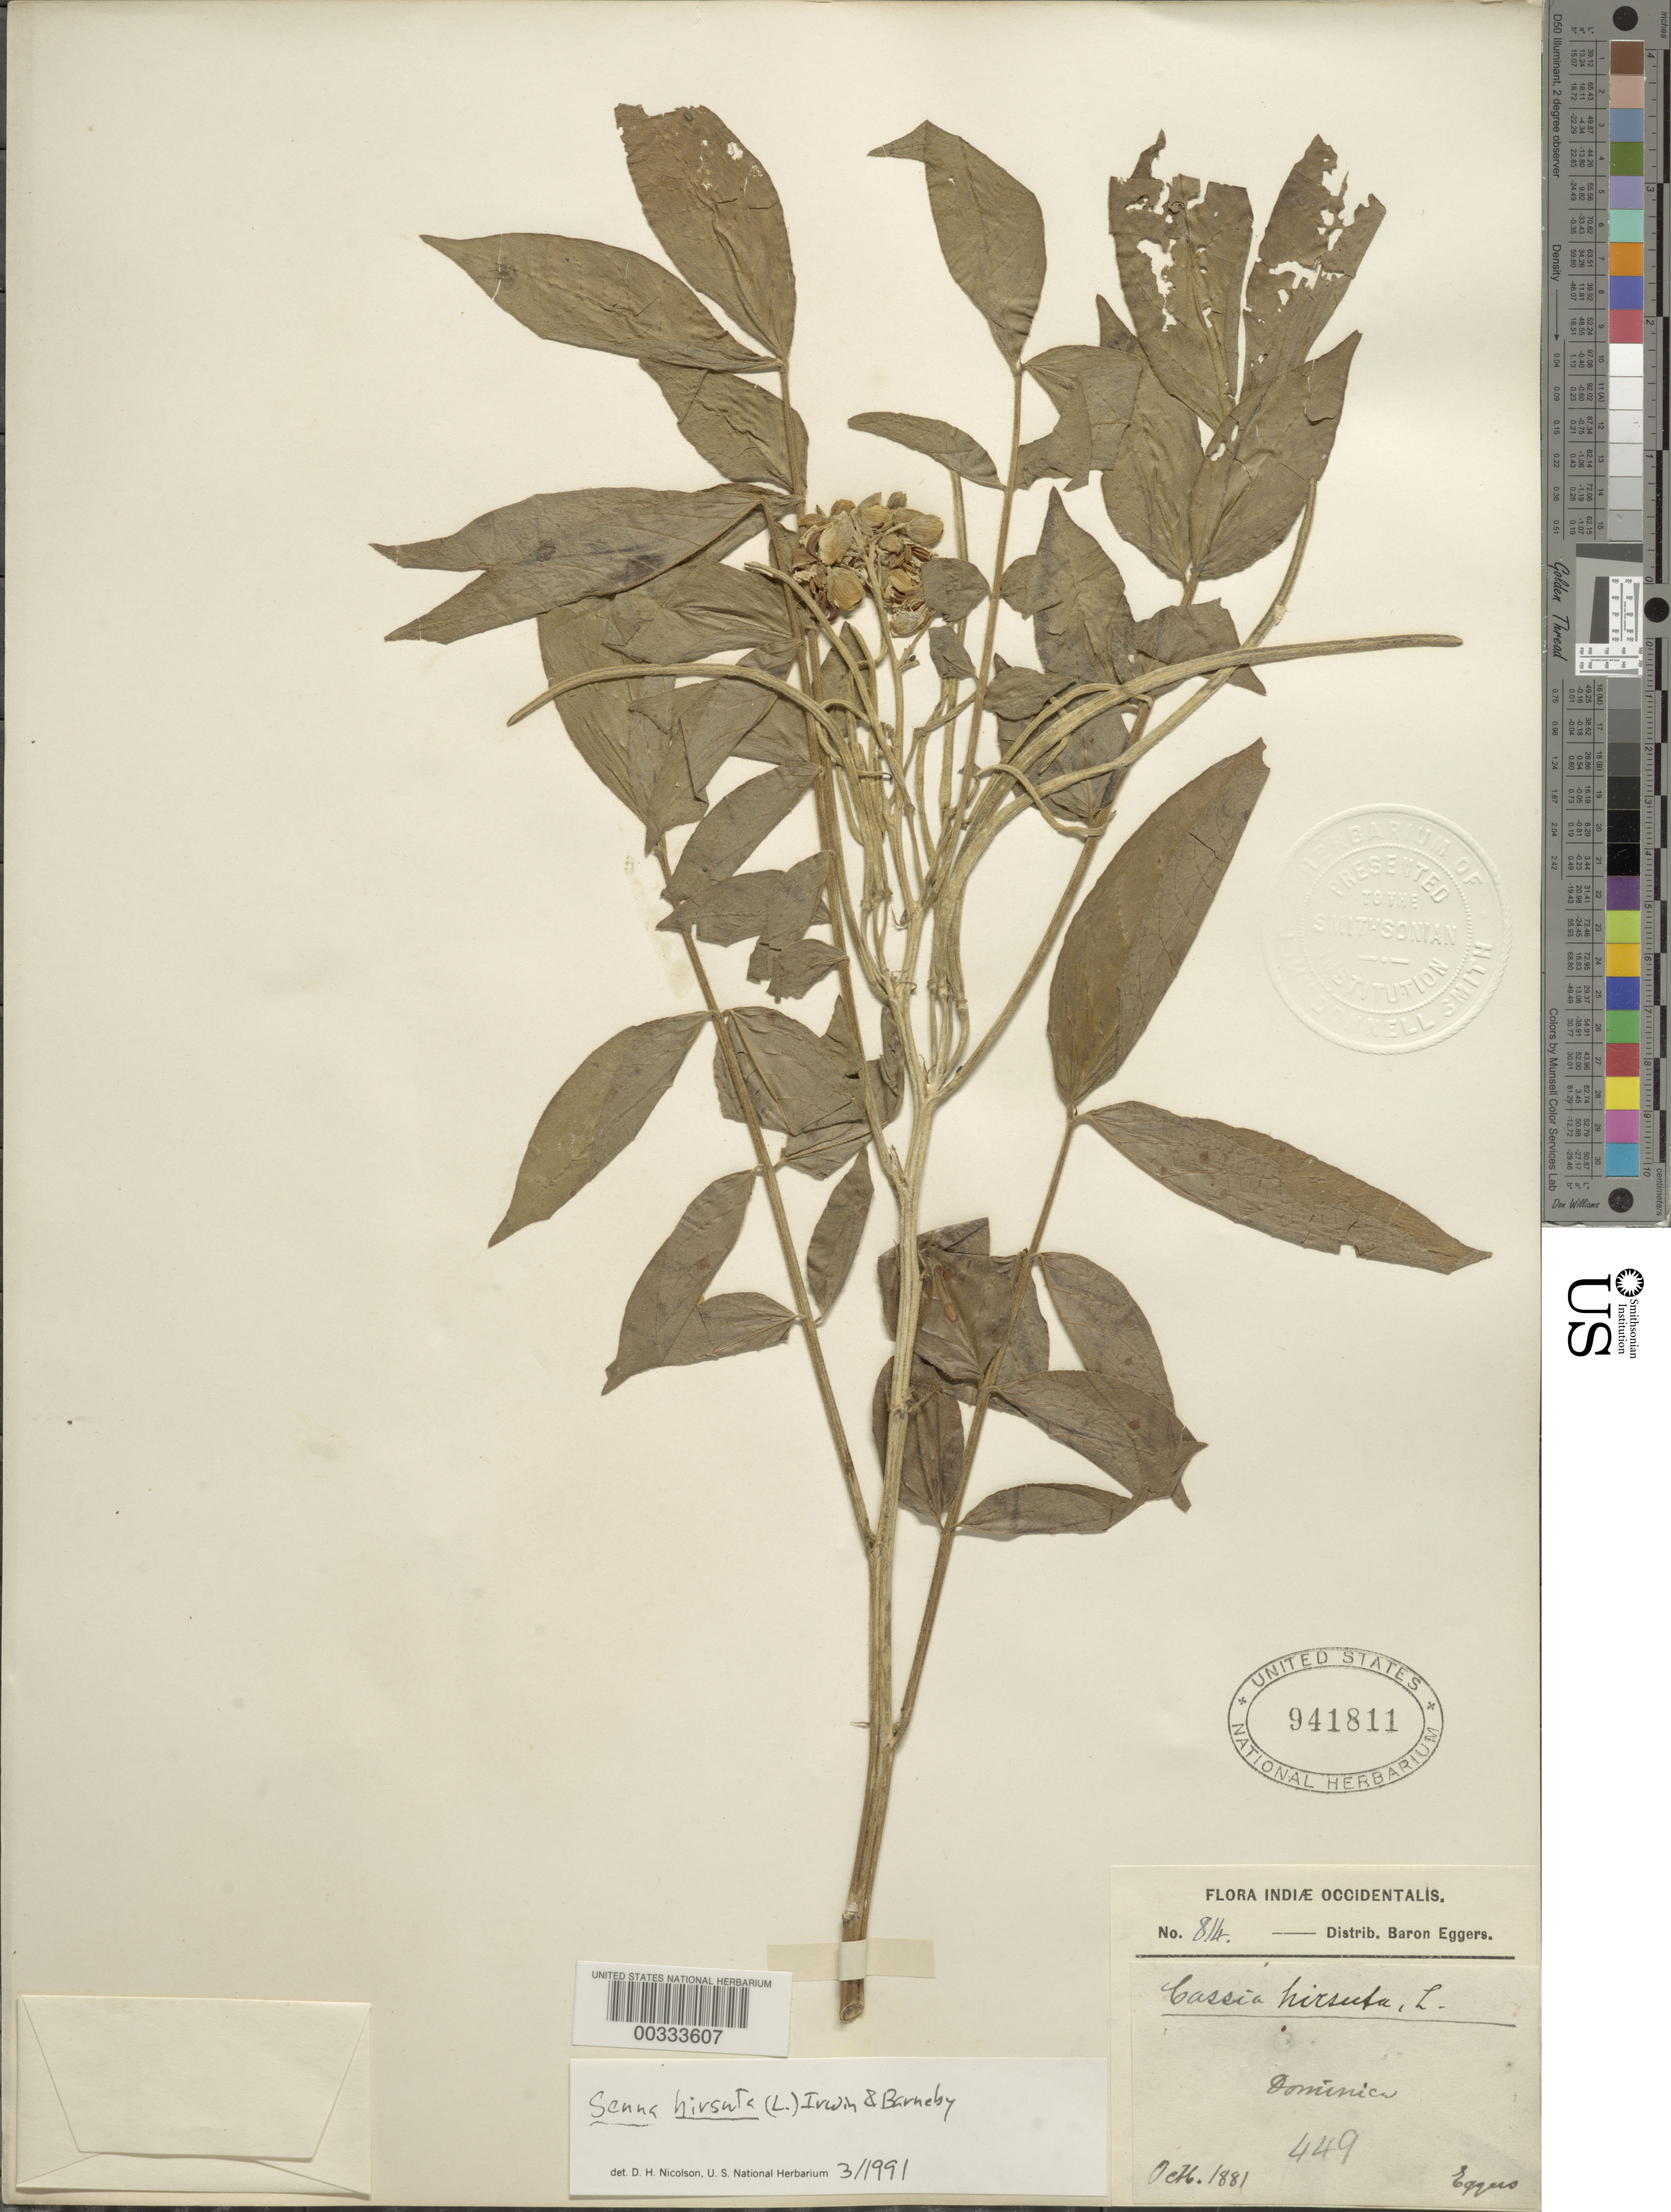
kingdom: Plantae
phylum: Tracheophyta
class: Magnoliopsida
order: Fabales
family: Fabaceae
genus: Senna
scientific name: Senna hirsuta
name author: (L.) H.S. Irwin & Barneby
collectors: H. F. A. von Eggers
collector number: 814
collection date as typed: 06 Oct 1881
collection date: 1881-10-06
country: Dominica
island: Dominica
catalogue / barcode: US 941811